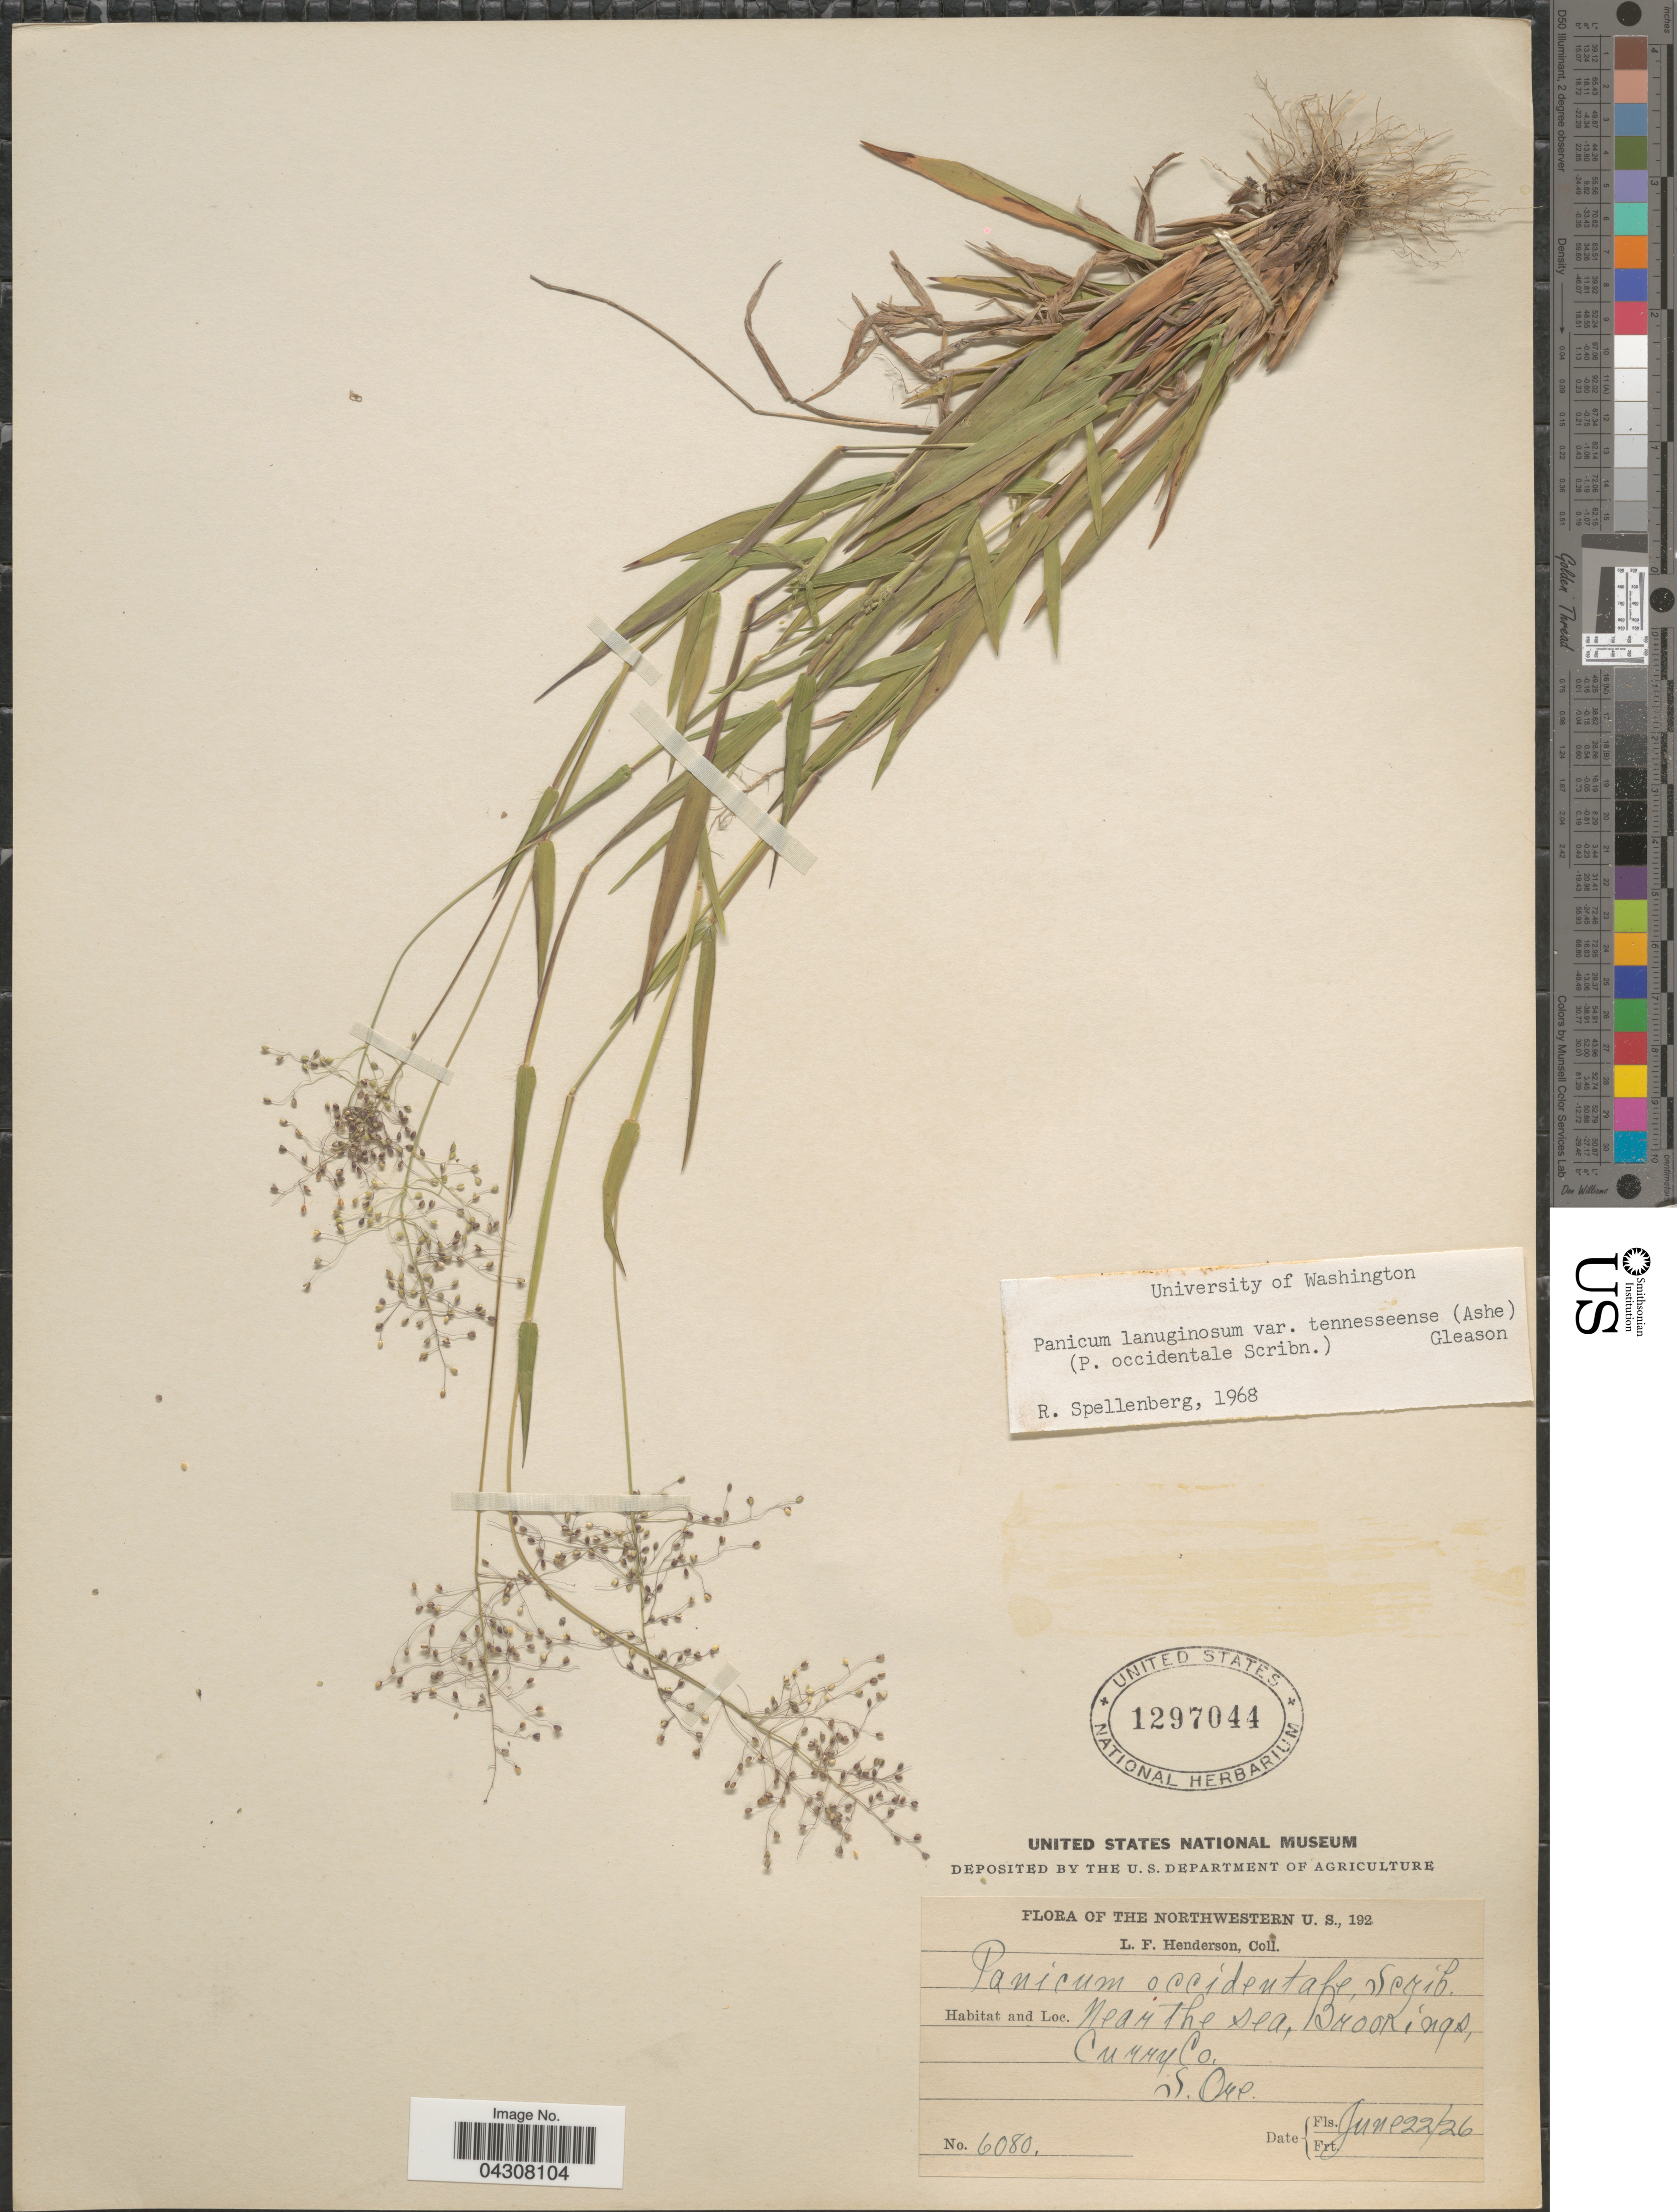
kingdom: Plantae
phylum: Tracheophyta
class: Liliopsida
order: Poales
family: Poaceae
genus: Dichanthelium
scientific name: Dichanthelium acuminatum var. acuminatum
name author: (Sw.) Gould & C.A. Clark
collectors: L. Henderson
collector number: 6080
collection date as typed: Transcribed d/m/y: 22/6/26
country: United States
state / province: Oregon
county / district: Curry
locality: The Northwestern U. S. Near the sea, Brookings, Curry Co. S. Ore.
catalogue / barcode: US 1297044